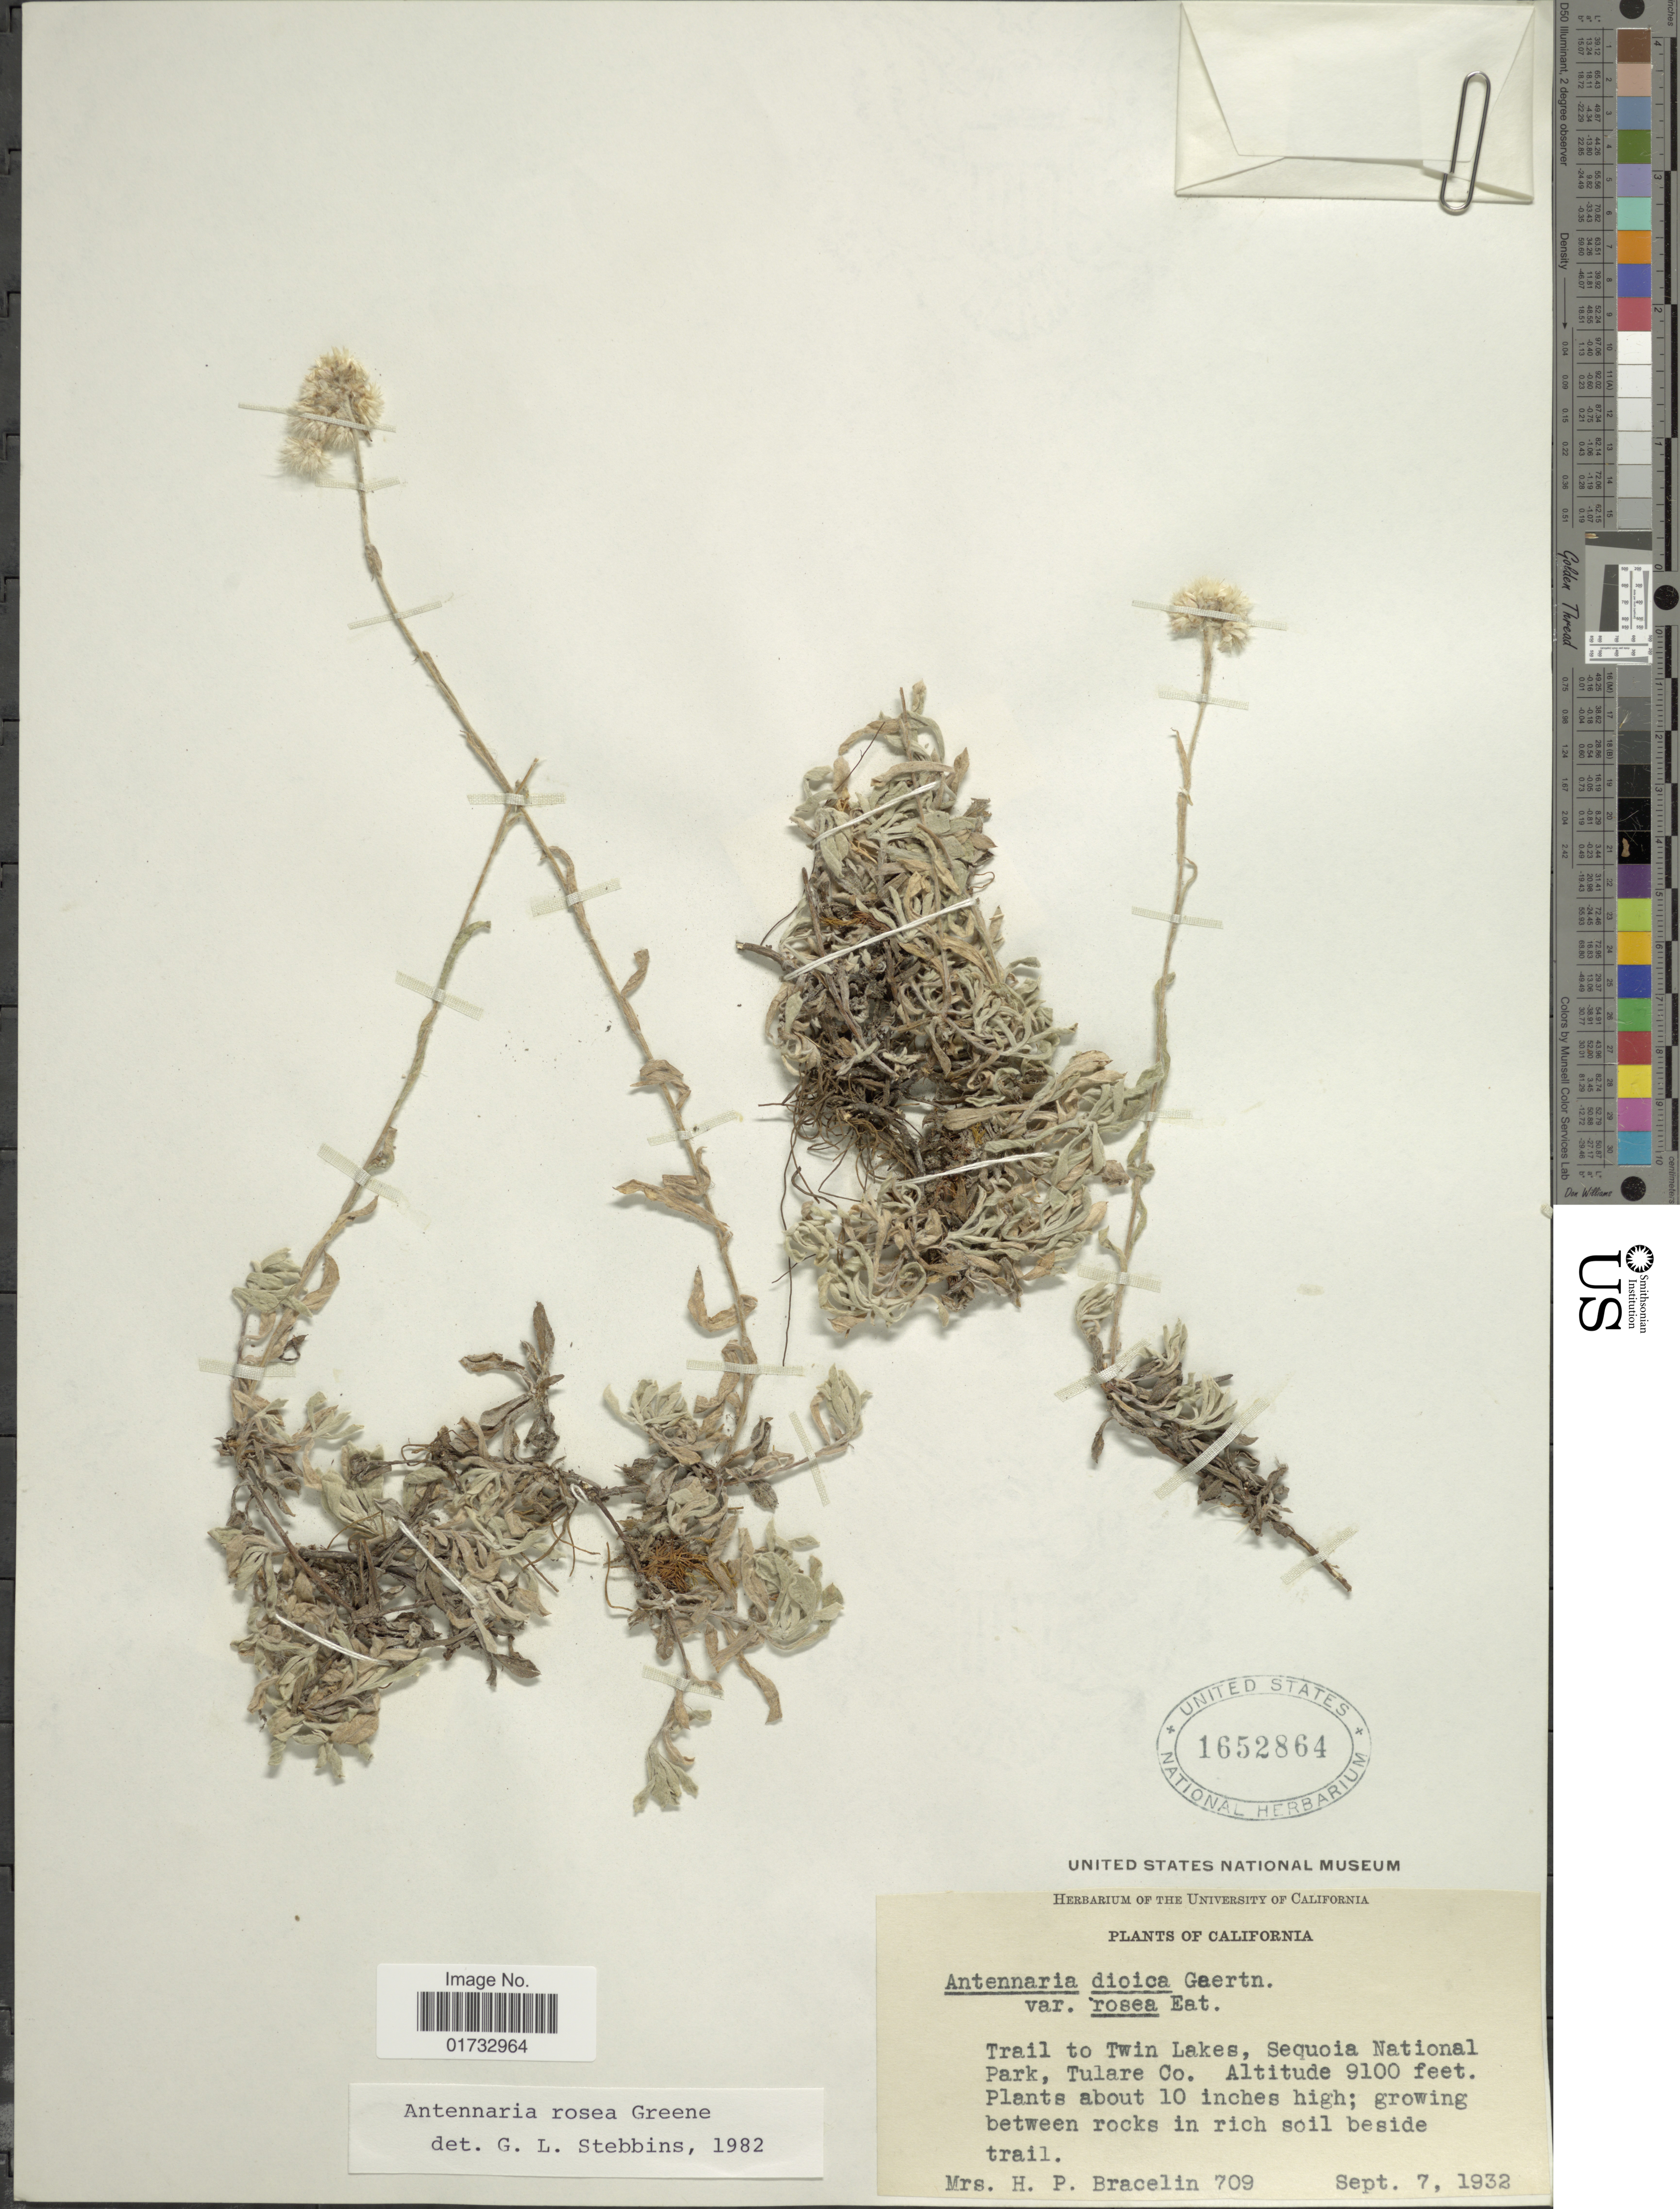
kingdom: Plantae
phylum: Tracheophyta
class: Magnoliopsida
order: Asterales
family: Asteraceae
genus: Antennaria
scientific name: Antennaria rosea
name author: Greene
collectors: H. Bracelin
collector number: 709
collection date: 1932-09-07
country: United States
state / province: California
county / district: Tulare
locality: Trail to Twin Lakes, Sequoia National Park, Tulare Co., growing between rocks in rich soil beside trail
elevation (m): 2774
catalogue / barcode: US 1652864